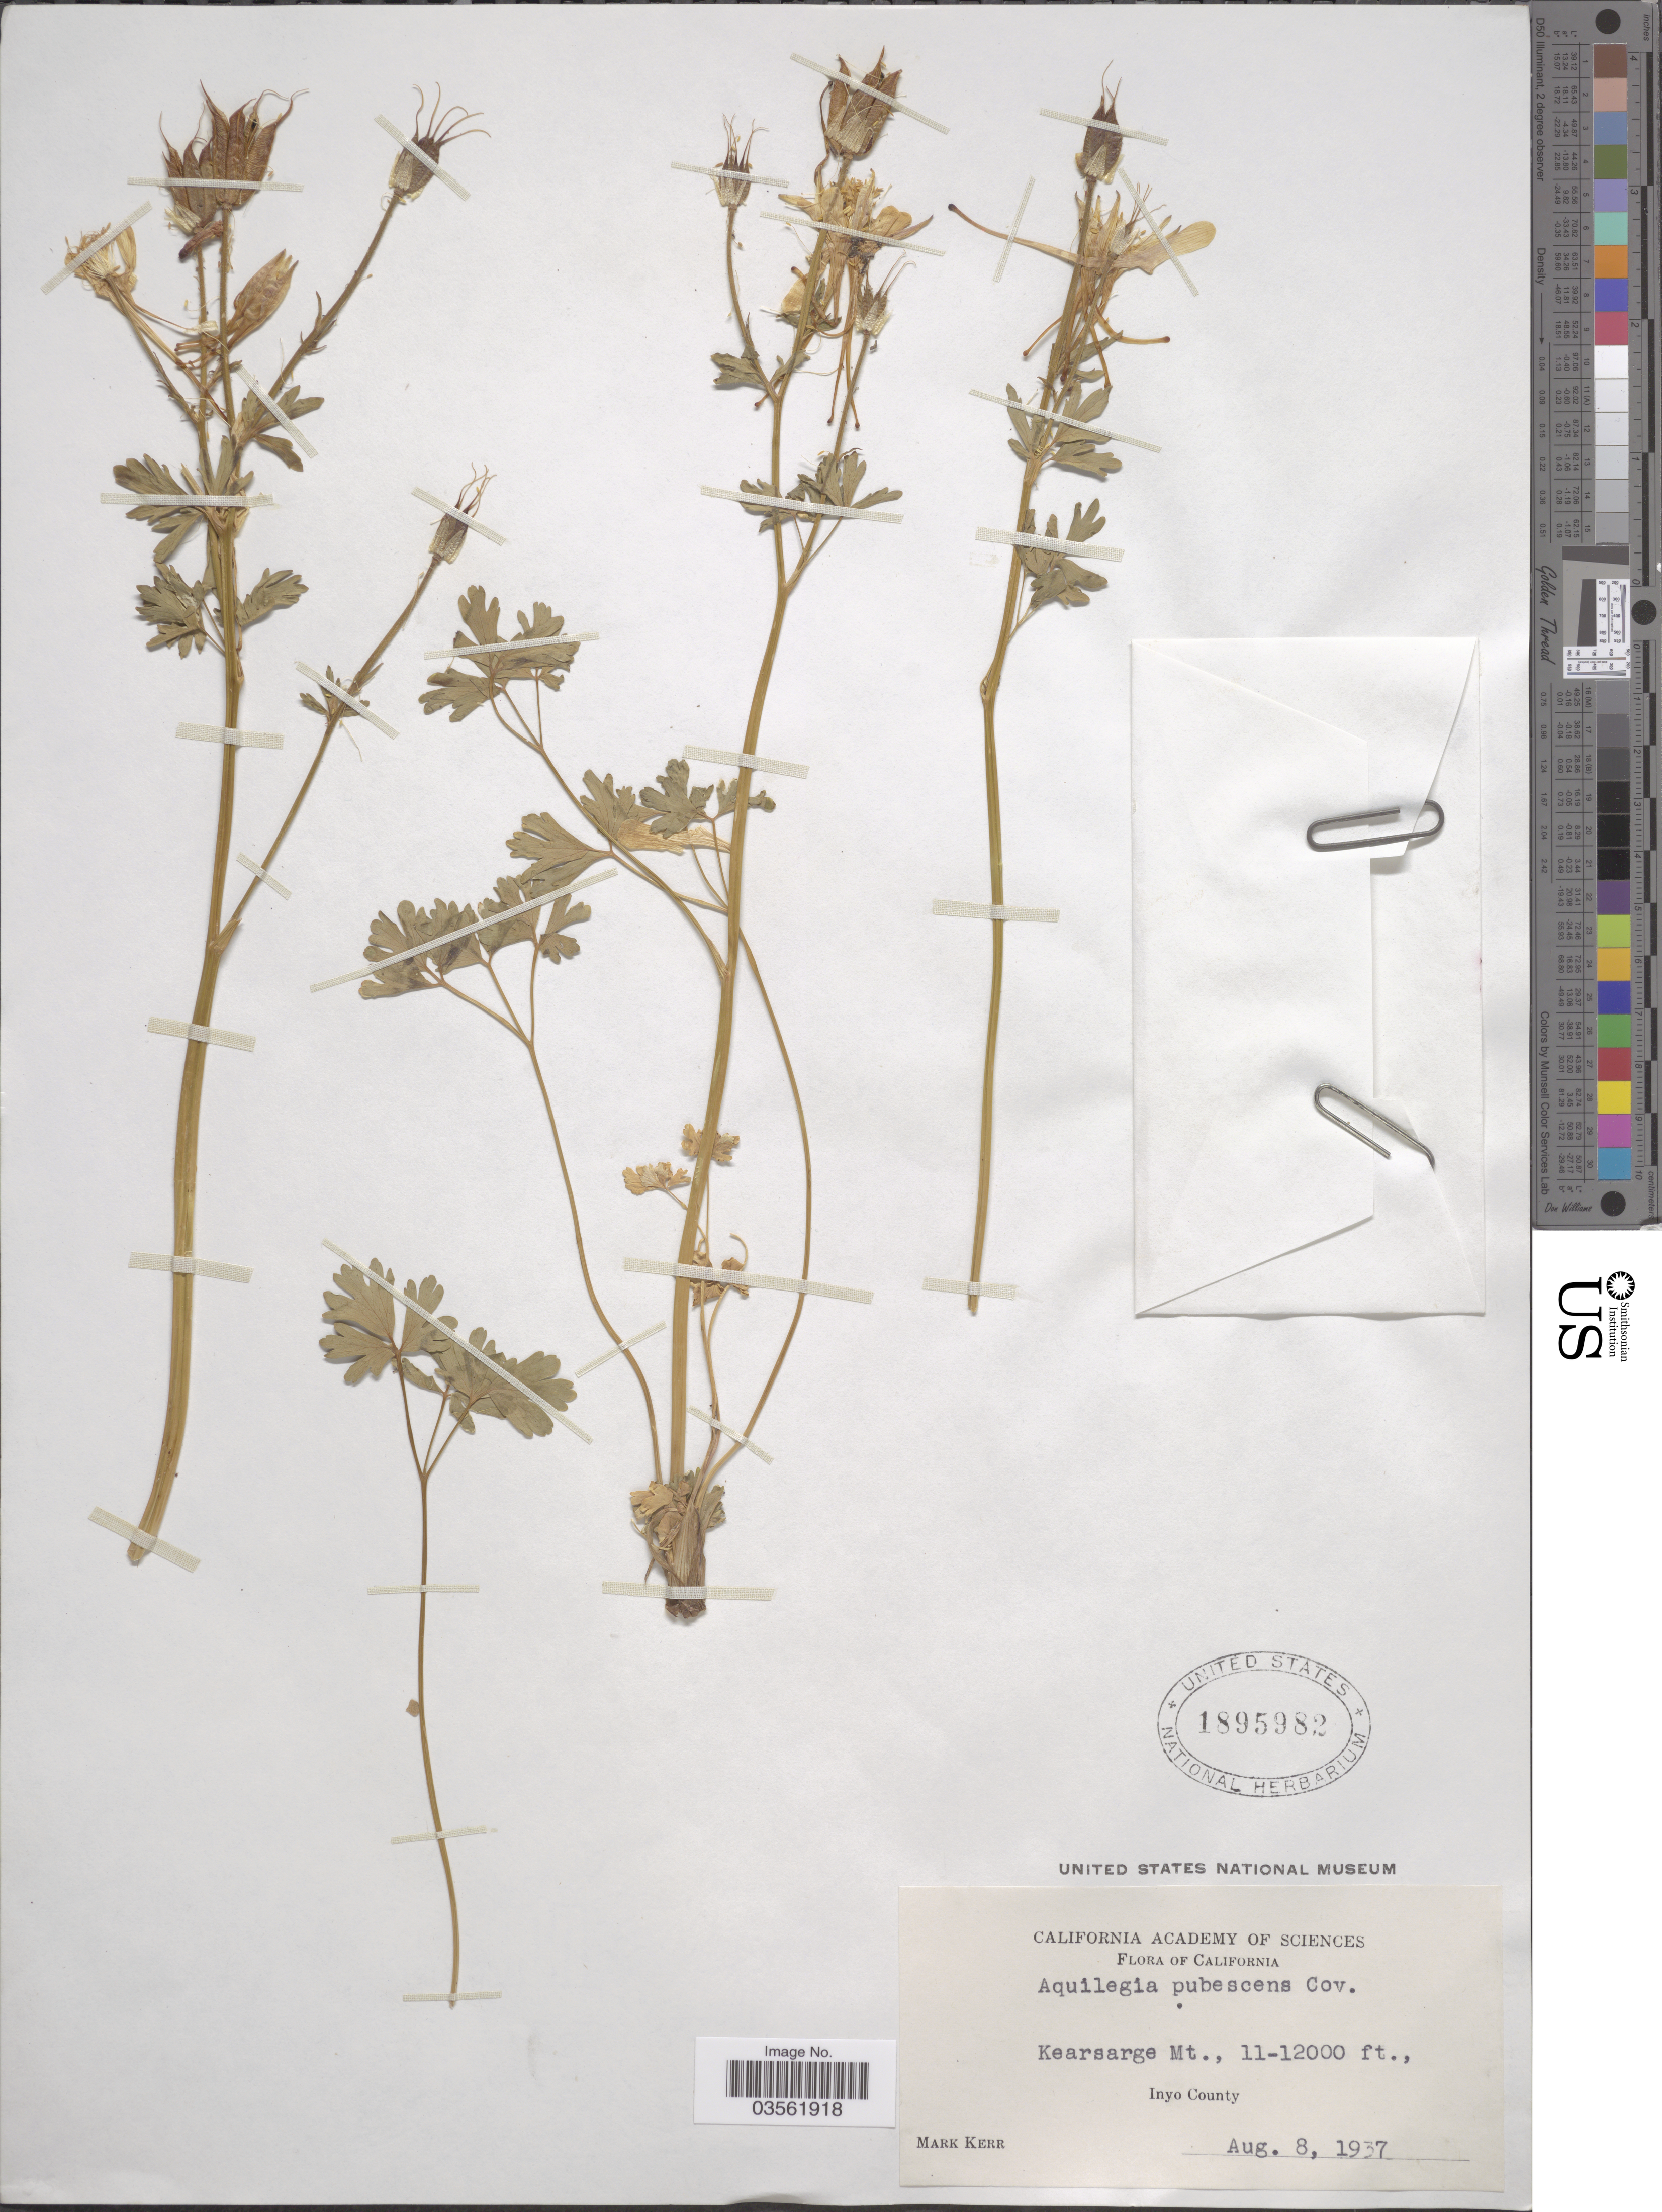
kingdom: Plantae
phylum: Tracheophyta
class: Magnoliopsida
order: Ranunculales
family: Ranunculaceae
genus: Aquilegia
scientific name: Aquilegia pubescens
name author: Coville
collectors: M. Kerr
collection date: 1937-08-08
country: United States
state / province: California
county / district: Inyo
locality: Kearsarge Mt. Inyo County.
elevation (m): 3353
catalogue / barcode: US 1895982